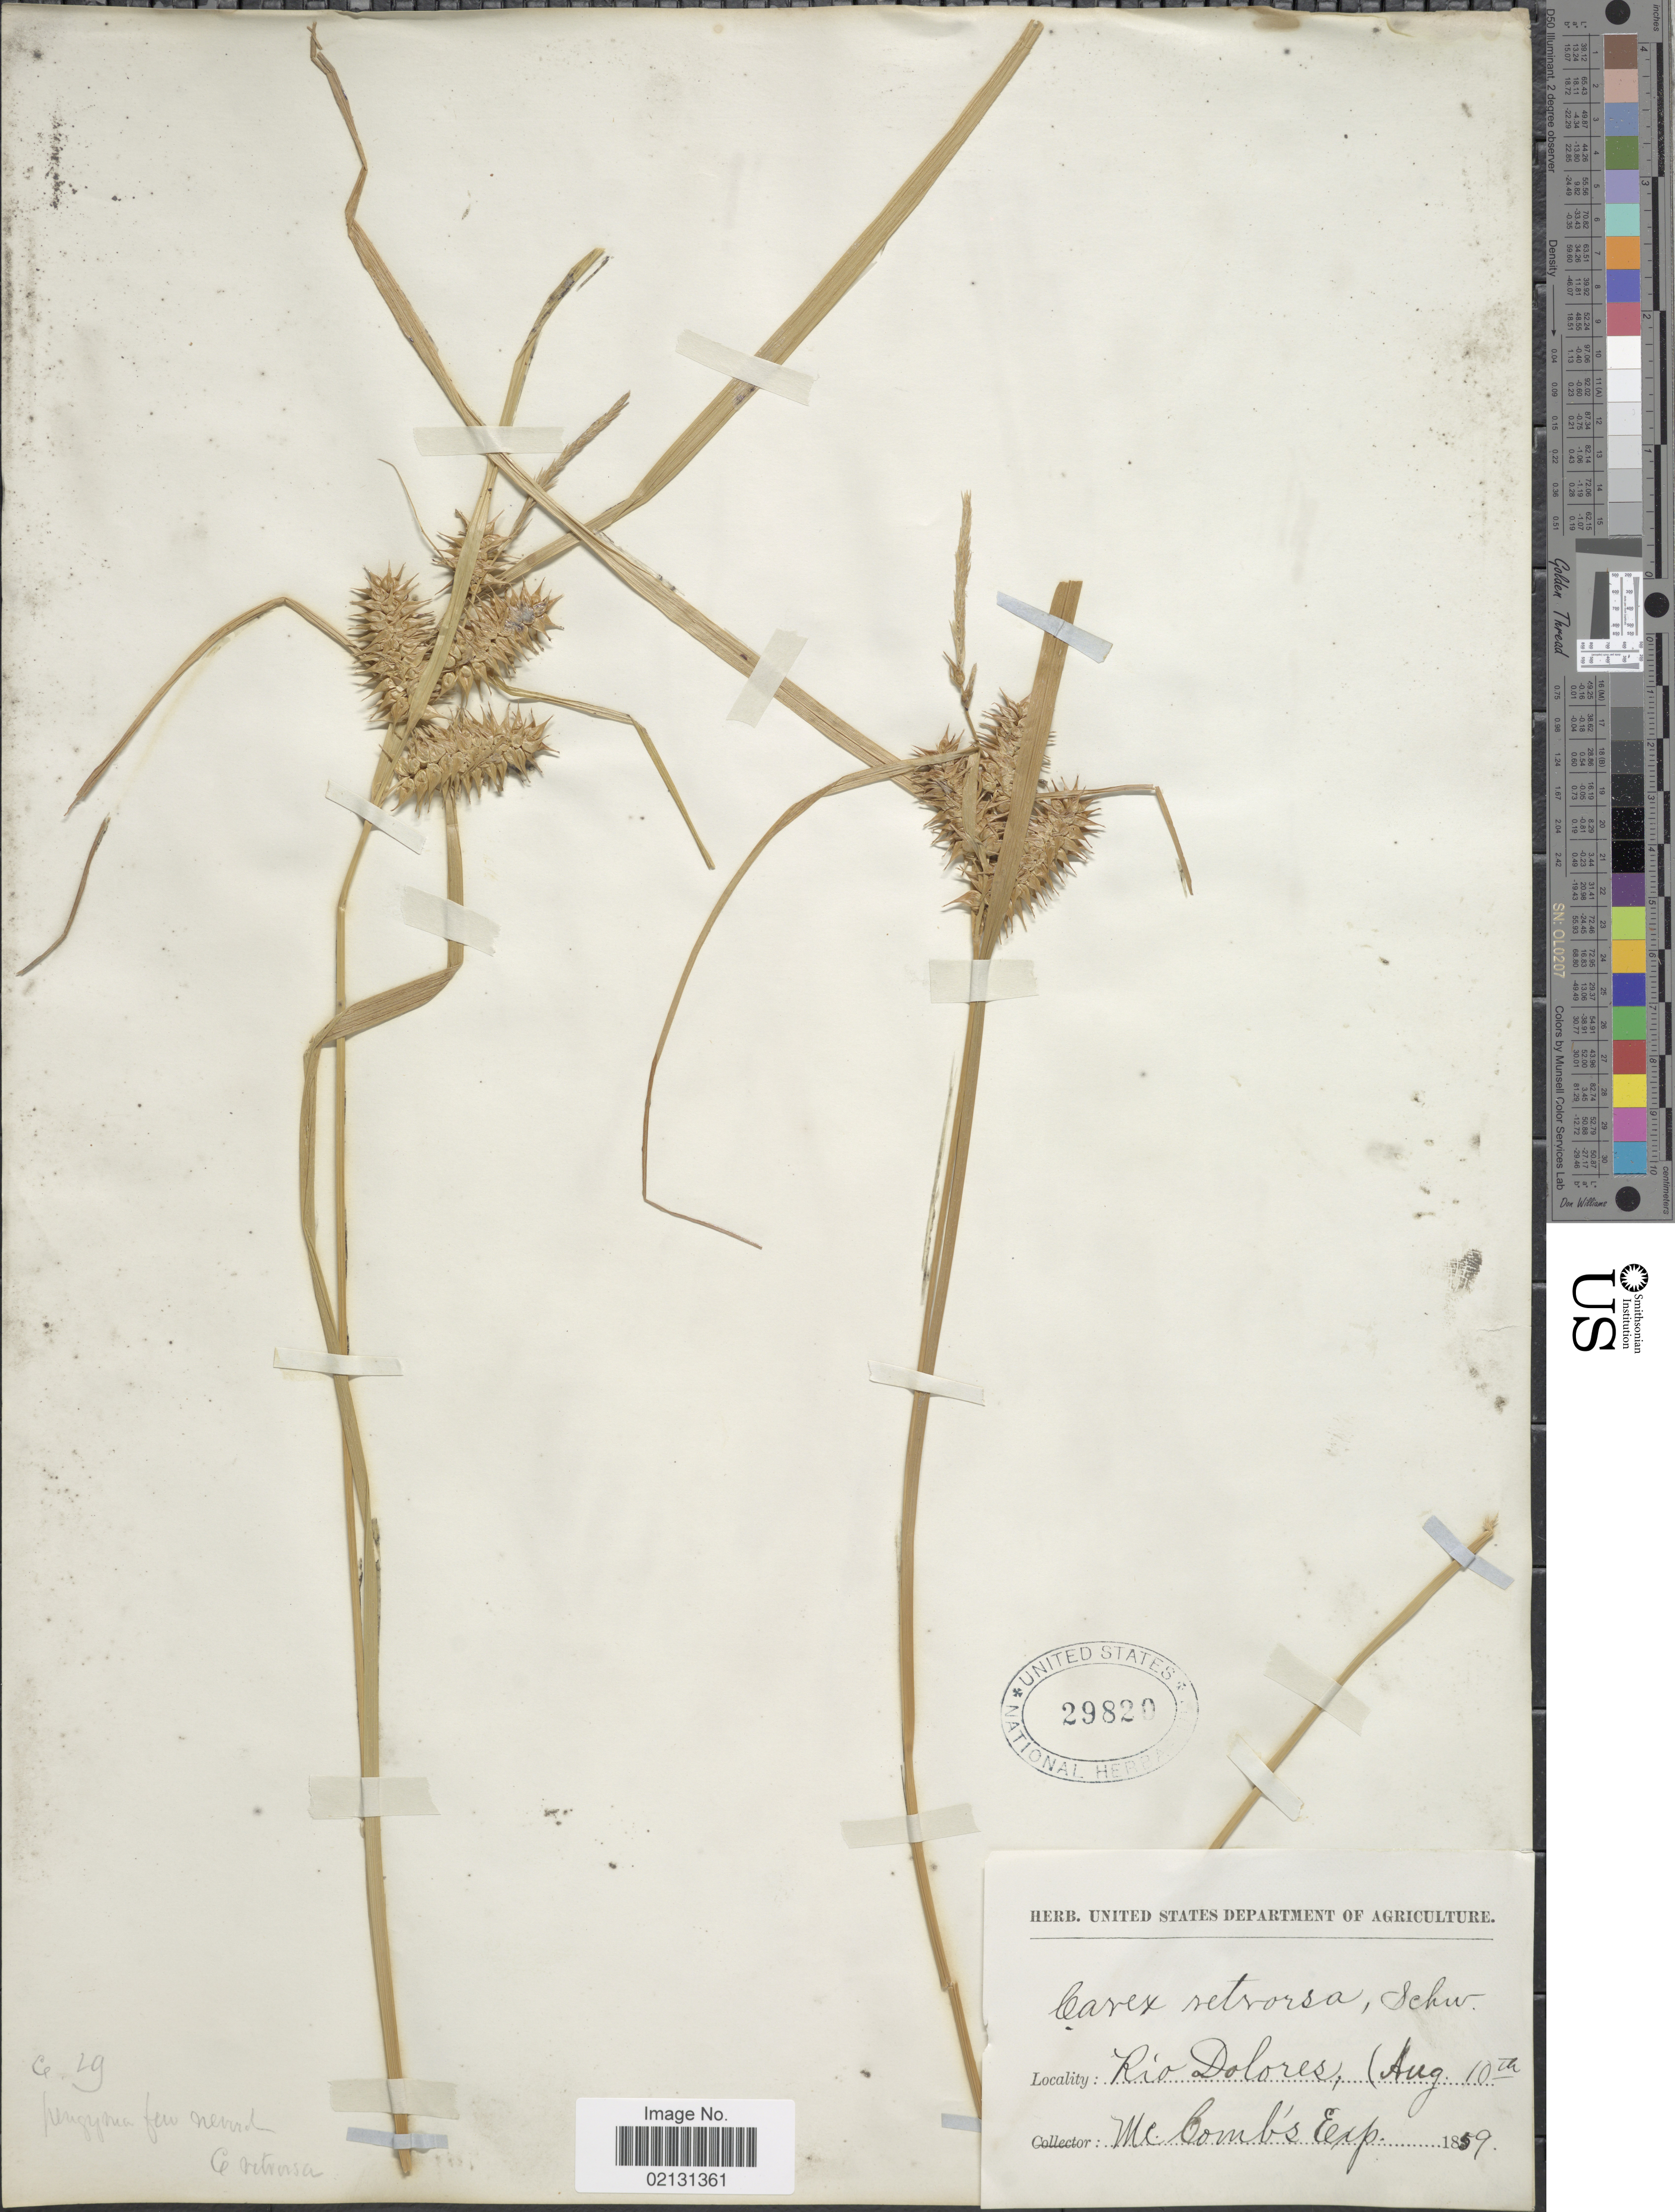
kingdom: Plantae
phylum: Tracheophyta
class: Liliopsida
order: Poales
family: Cyperaceae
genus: Carex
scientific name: Carex retrorsa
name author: Schwein.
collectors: McComb's Expedition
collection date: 1859-08-10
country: United States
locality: Rio Dolores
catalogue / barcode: US 29820